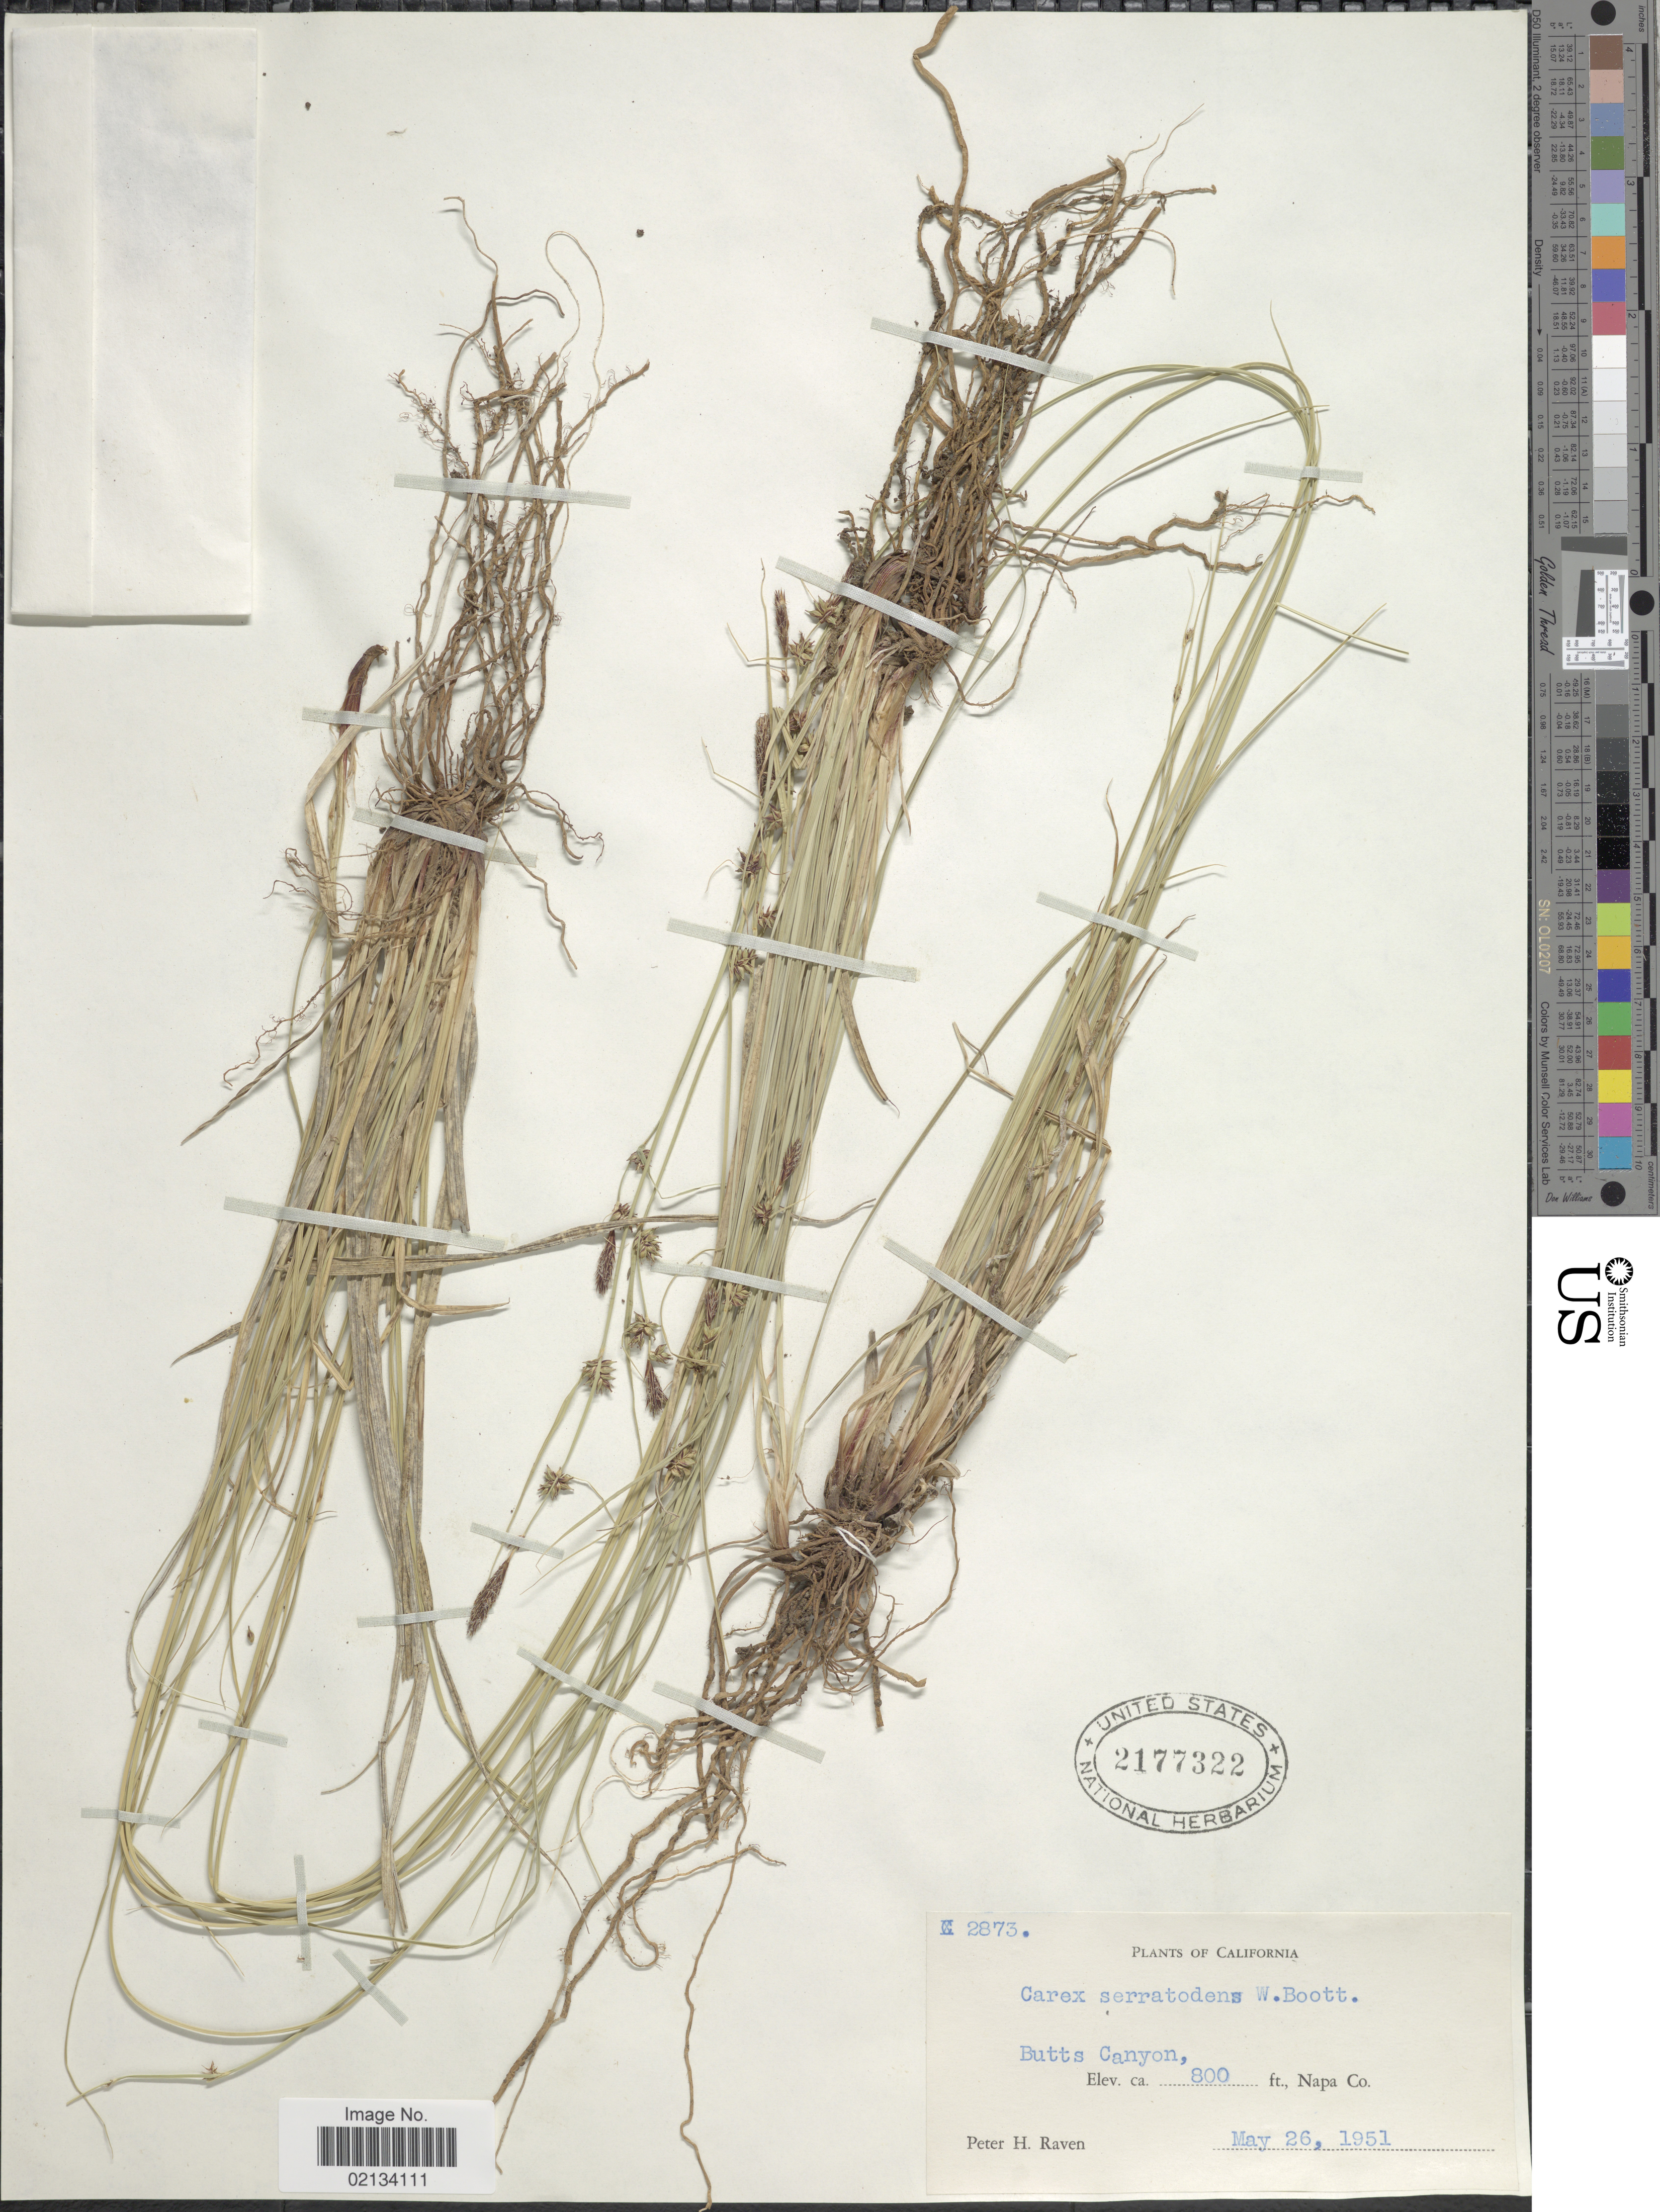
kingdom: Plantae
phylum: Tracheophyta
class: Liliopsida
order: Poales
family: Cyperaceae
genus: Carex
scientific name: Carex serratodens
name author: W. Boott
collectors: P. Raven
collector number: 2873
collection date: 1951-05-26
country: United States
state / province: California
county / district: Napa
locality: Butts Canyon, Napa Co.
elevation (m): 244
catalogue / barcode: US 2177322